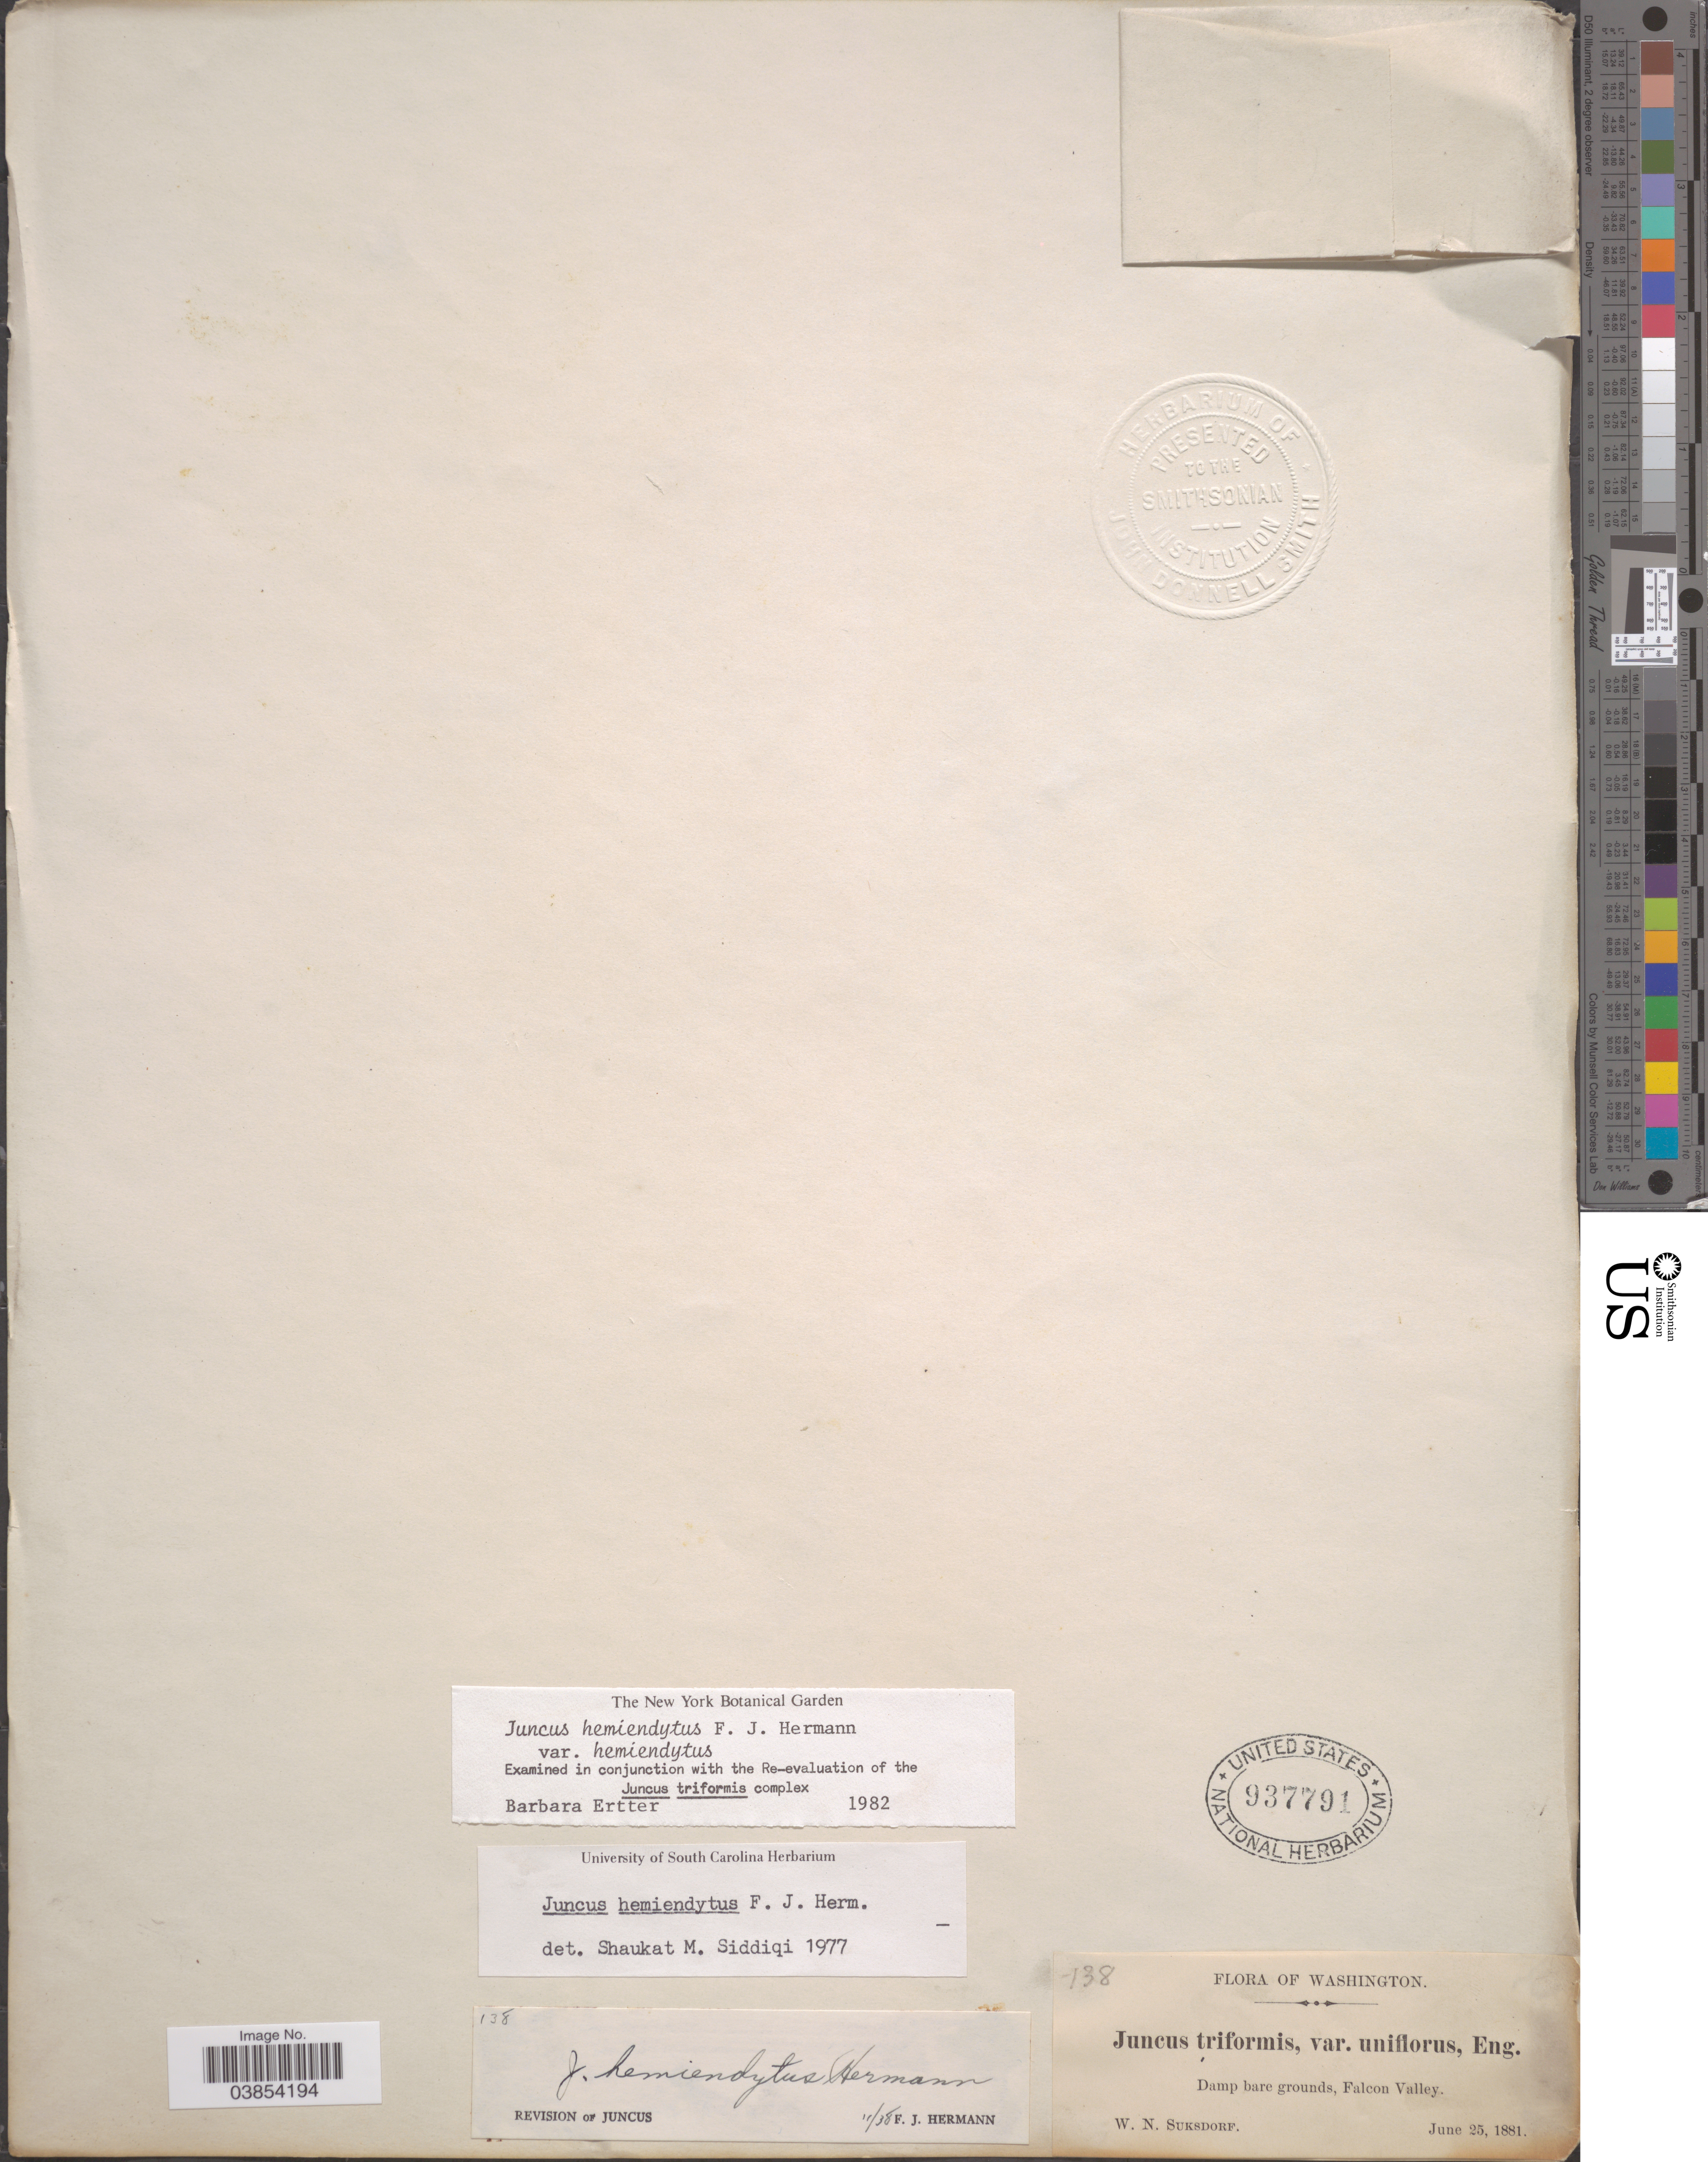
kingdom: Plantae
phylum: Tracheophyta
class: Liliopsida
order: Poales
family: Juncaceae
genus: Juncus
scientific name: Juncus hemiendytus var. hemiendytus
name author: F.J. Herm.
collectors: W. N. Suksdorf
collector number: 138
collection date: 1881-06-25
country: United States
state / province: Washington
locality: Damp bare grounds, Falcon Valley.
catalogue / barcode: US 937791